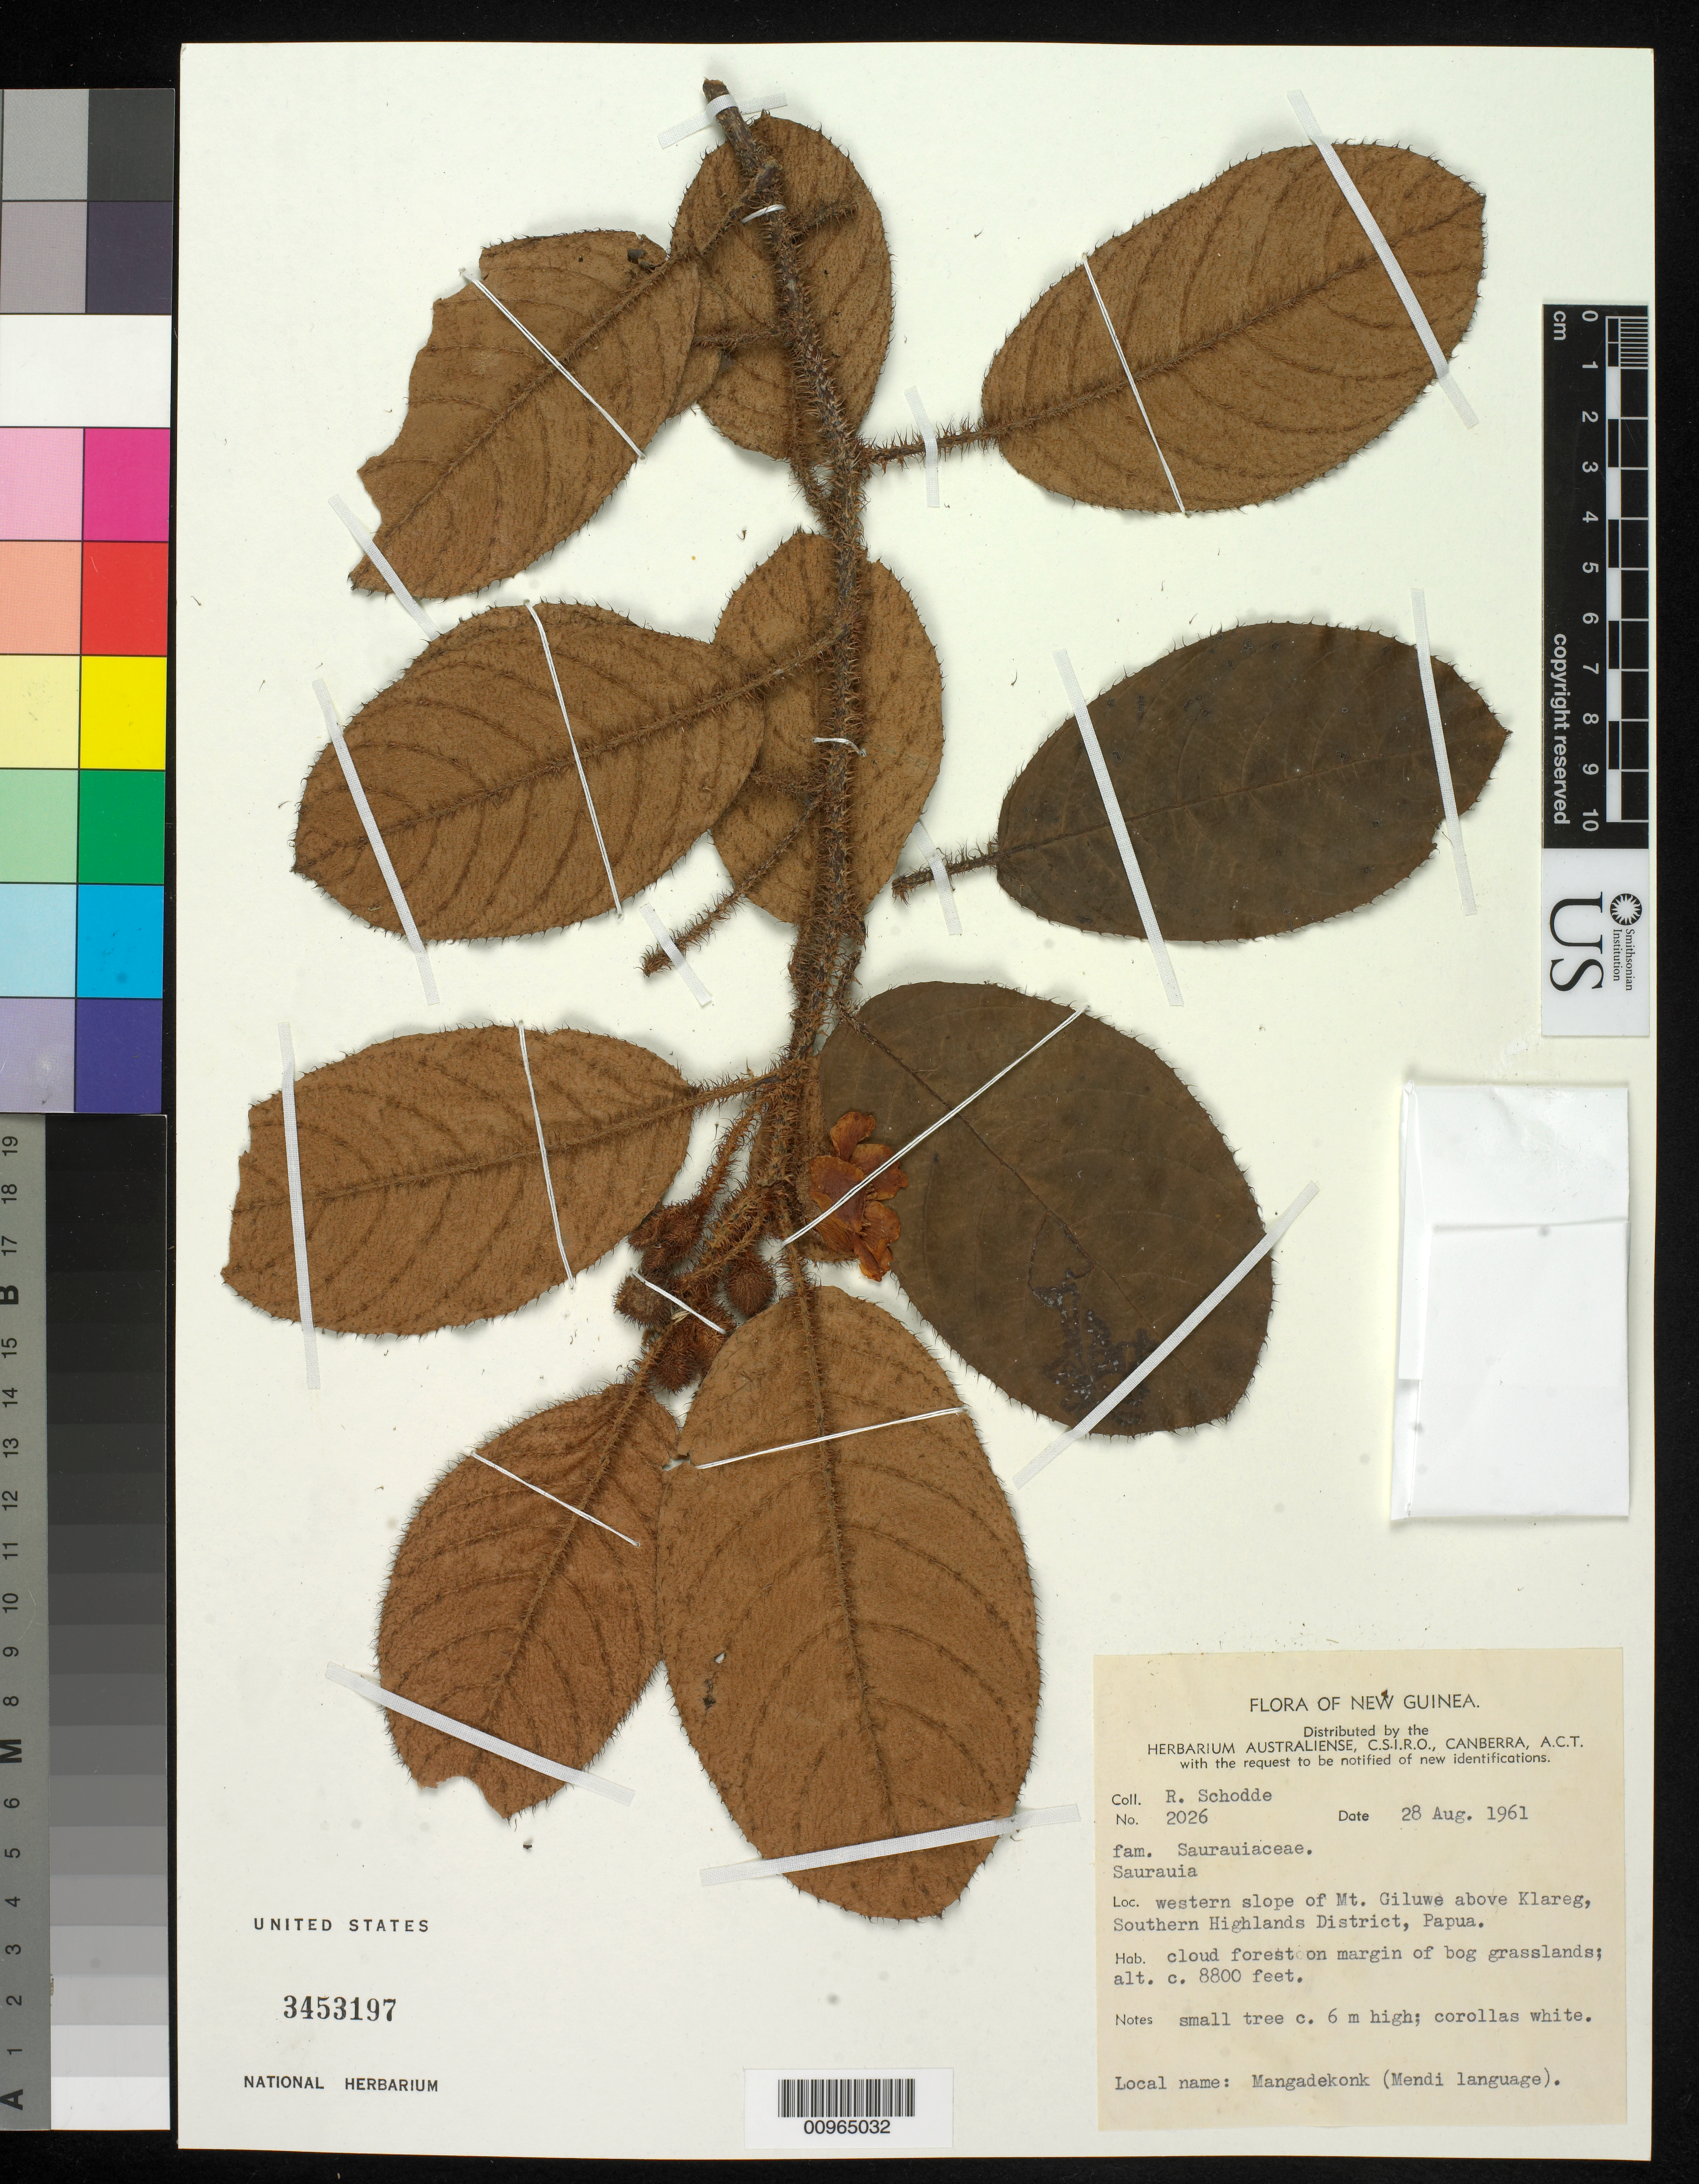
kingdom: Plantae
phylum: Tracheophyta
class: Magnoliopsida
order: Ericales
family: Actinidiaceae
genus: Saurauia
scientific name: Saurauia sp.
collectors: R. Schodde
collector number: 2026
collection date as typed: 28 Aug 1961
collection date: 1961-08-28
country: Papua New Guinea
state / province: Southern Highlands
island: New Guinea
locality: Western slope of Mt. Giluwe, above Klareg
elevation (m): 2682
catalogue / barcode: US 3453197